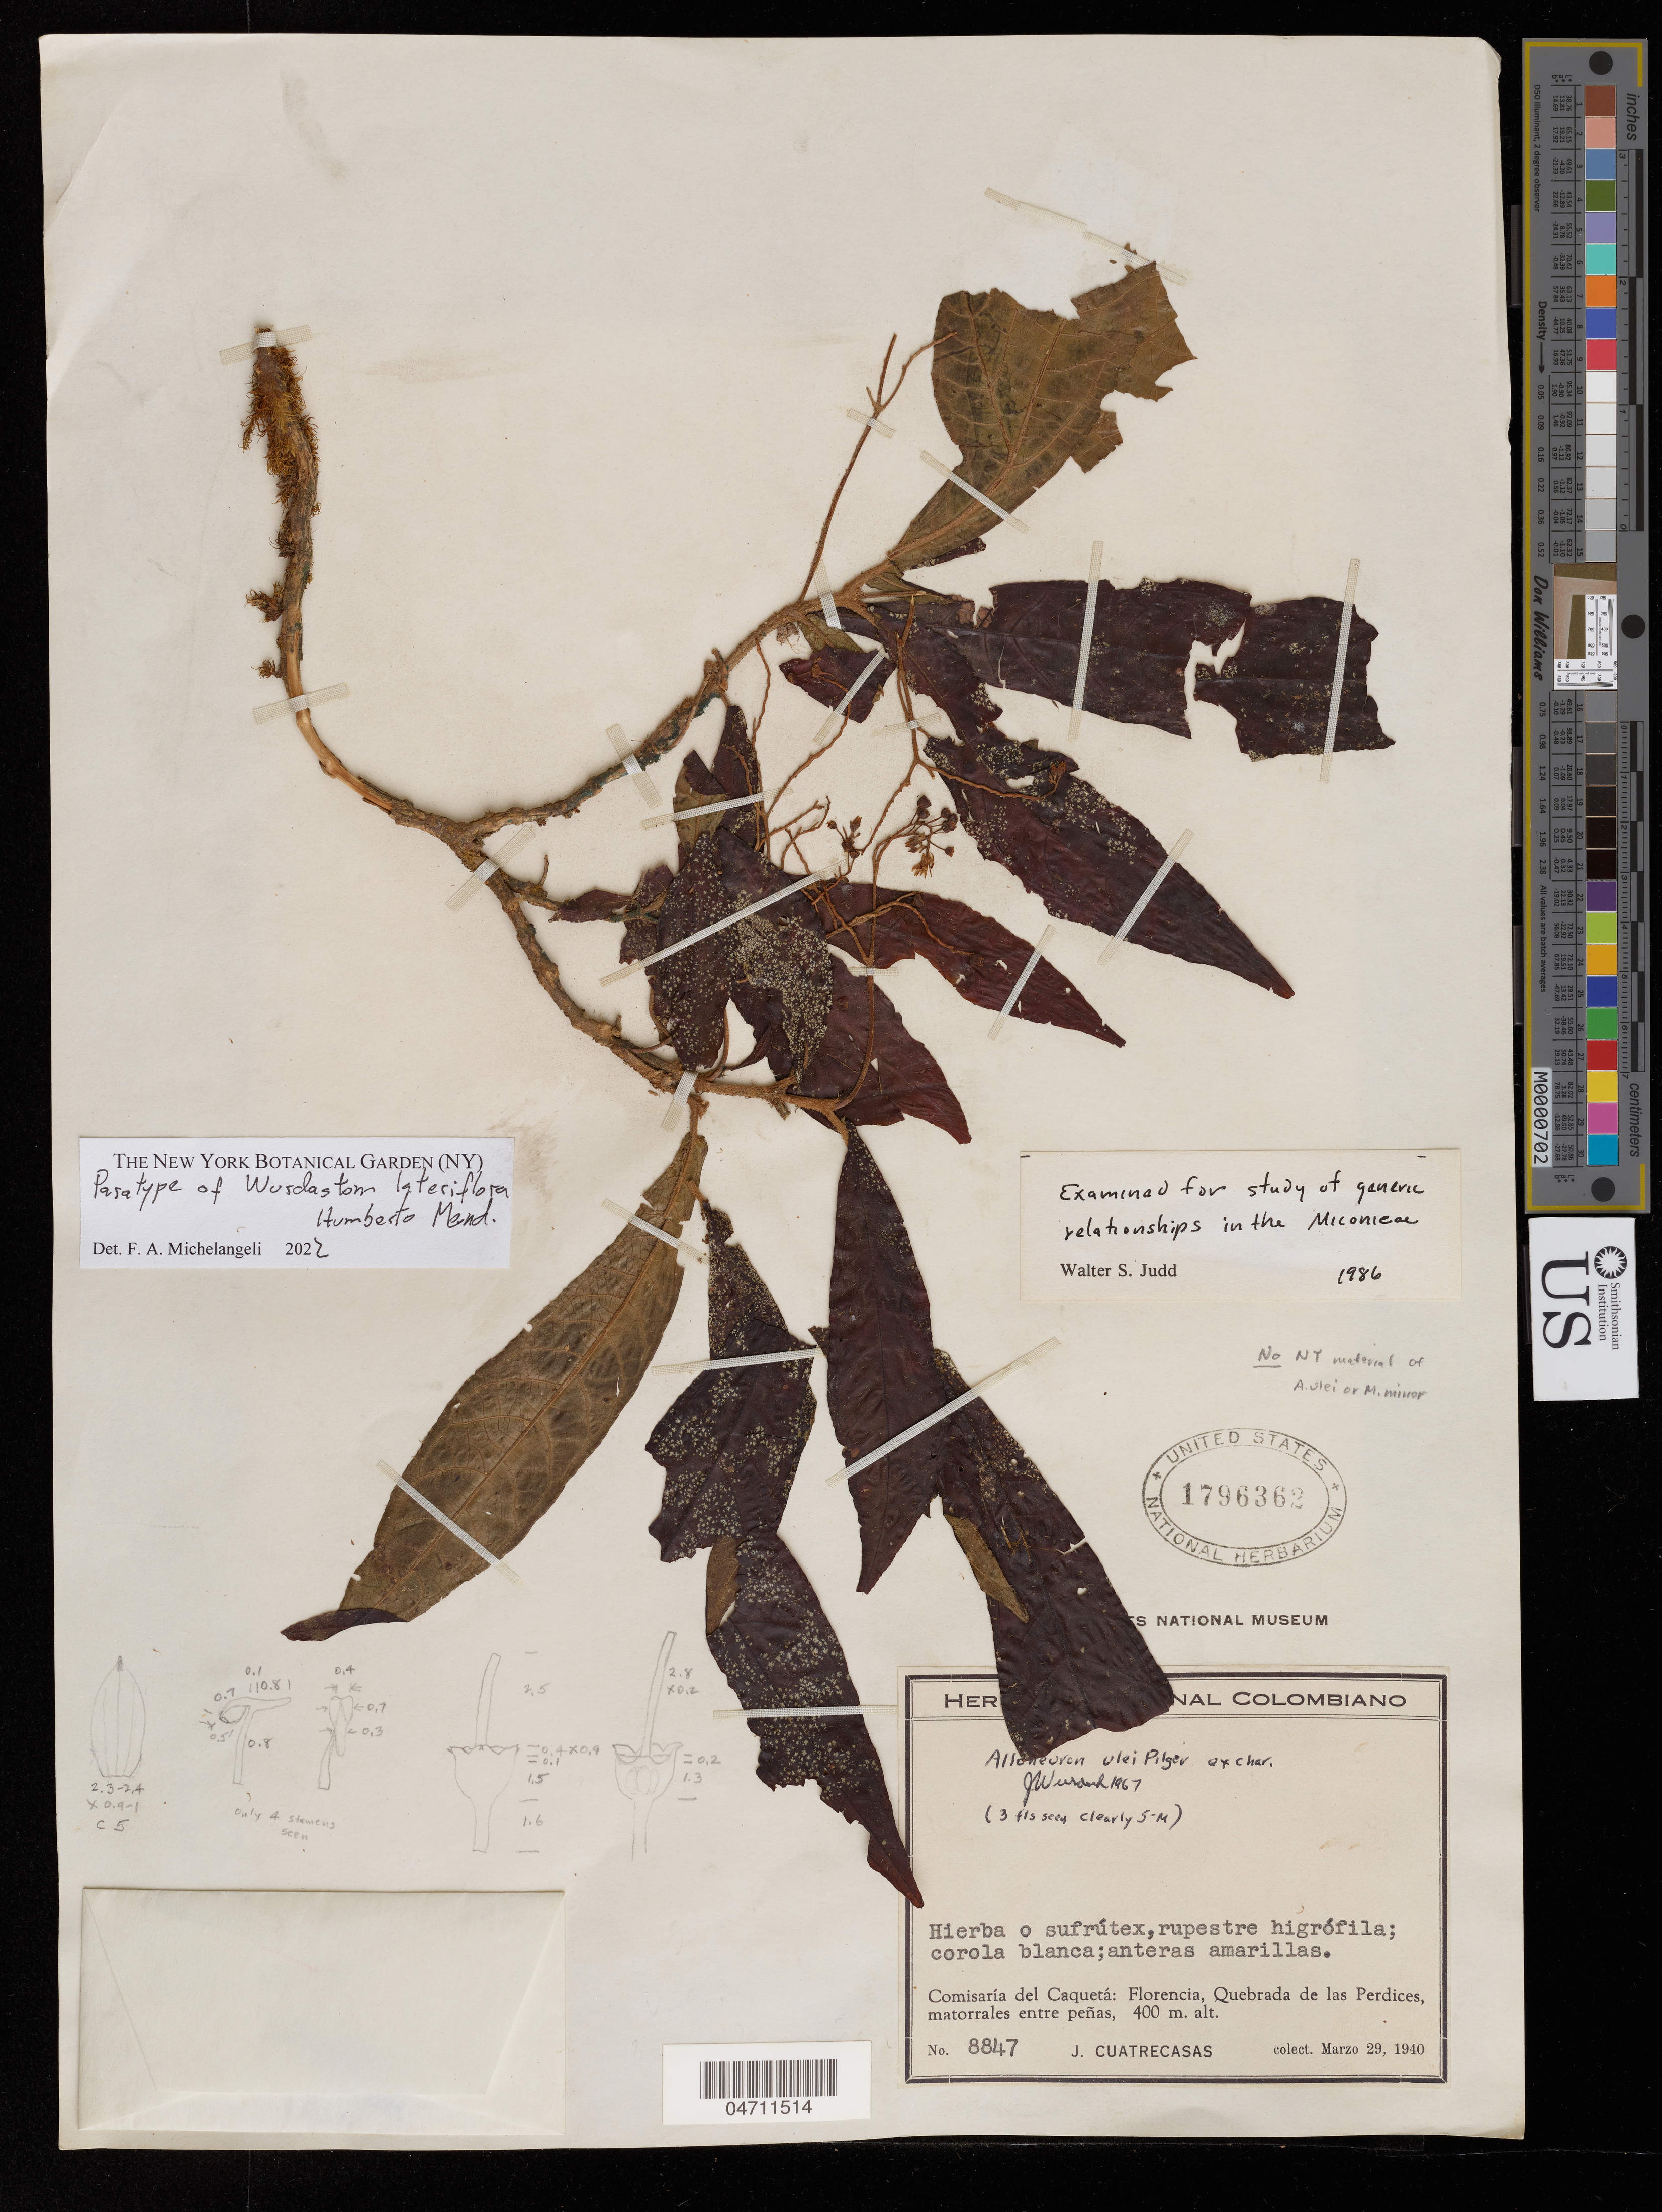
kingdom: Plantae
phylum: Tracheophyta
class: Magnoliopsida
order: Myrtales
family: Melastomataceae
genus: Alloneuron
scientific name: Alloneuron ulei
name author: Pilg.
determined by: Michelangeli, F. A.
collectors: J. Cuatrecasas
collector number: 8847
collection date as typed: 29 Mar 1940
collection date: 1940-03-29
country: Colombia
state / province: Caquetá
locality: Florencia.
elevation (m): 400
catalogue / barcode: US 1796362